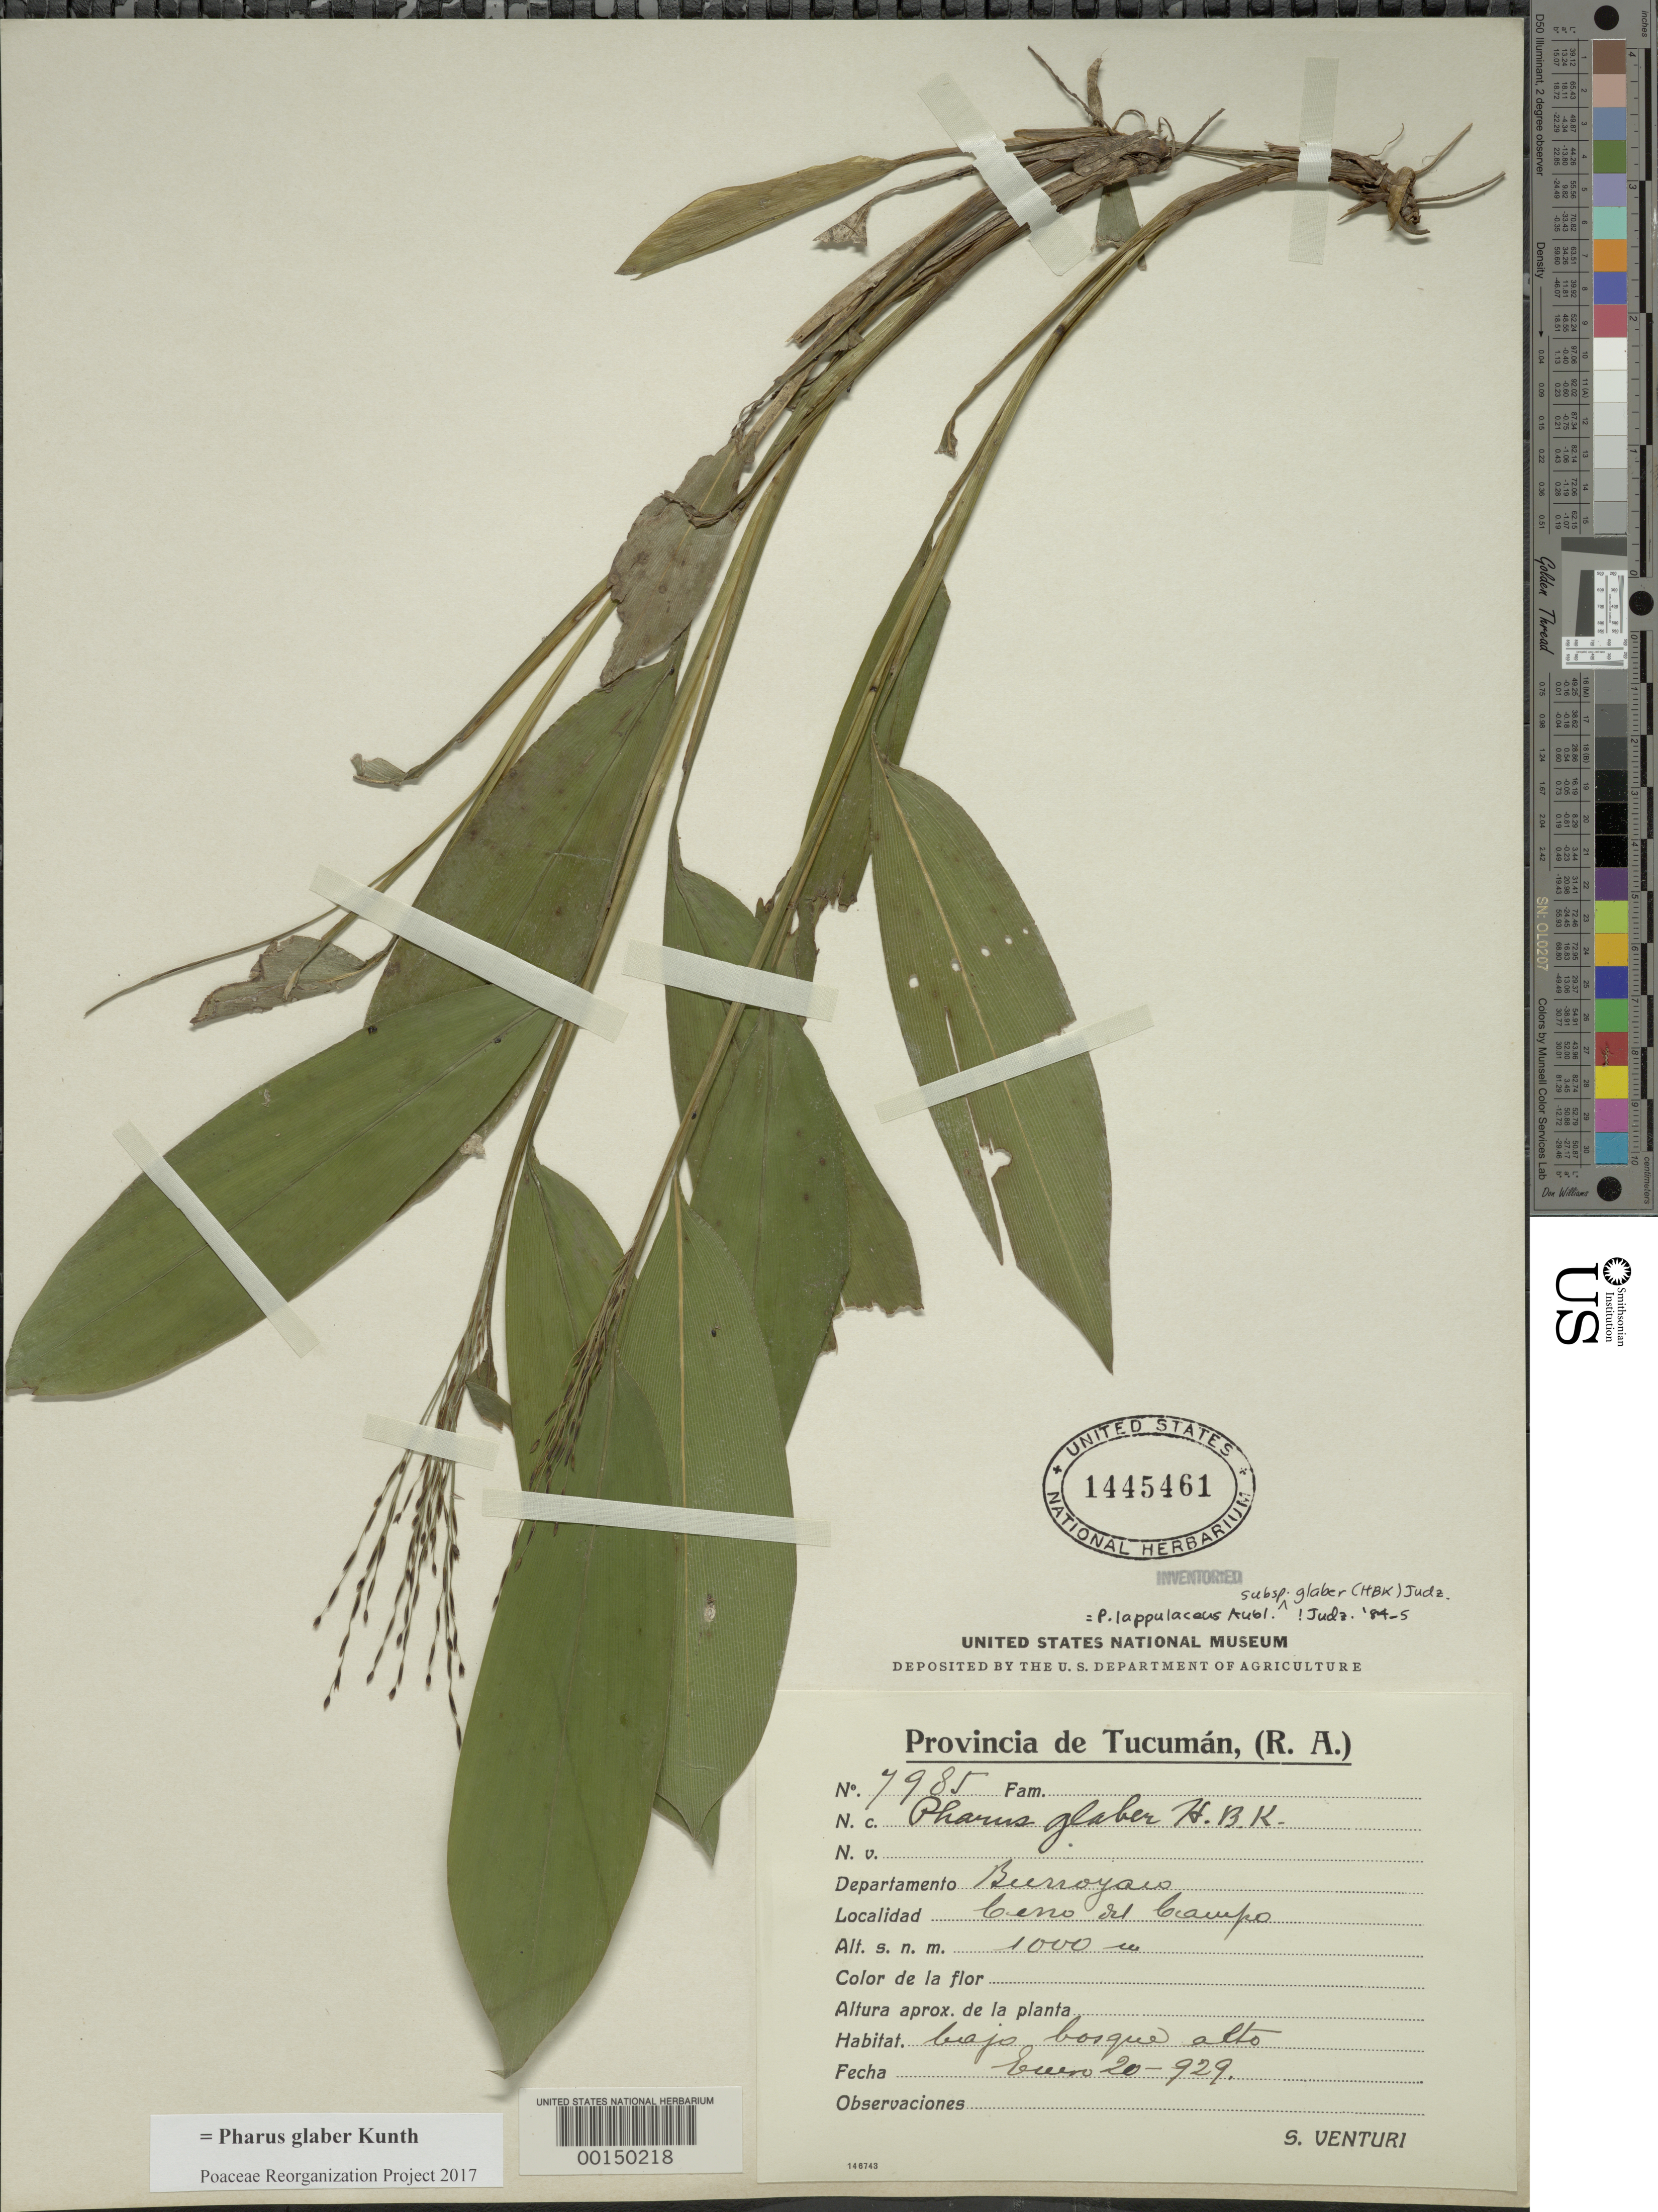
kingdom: Plantae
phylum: Tracheophyta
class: Liliopsida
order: Poales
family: Poaceae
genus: Pharus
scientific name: Pharus glaber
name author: Kunth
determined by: Poaceae Reorganization Project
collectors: S. Venturi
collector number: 7985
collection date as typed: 20 Jan 1929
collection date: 1929-01-20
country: Argentina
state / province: Tucumán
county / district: Burruyaco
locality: Cerro del Campo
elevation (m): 1000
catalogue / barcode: US 1445461